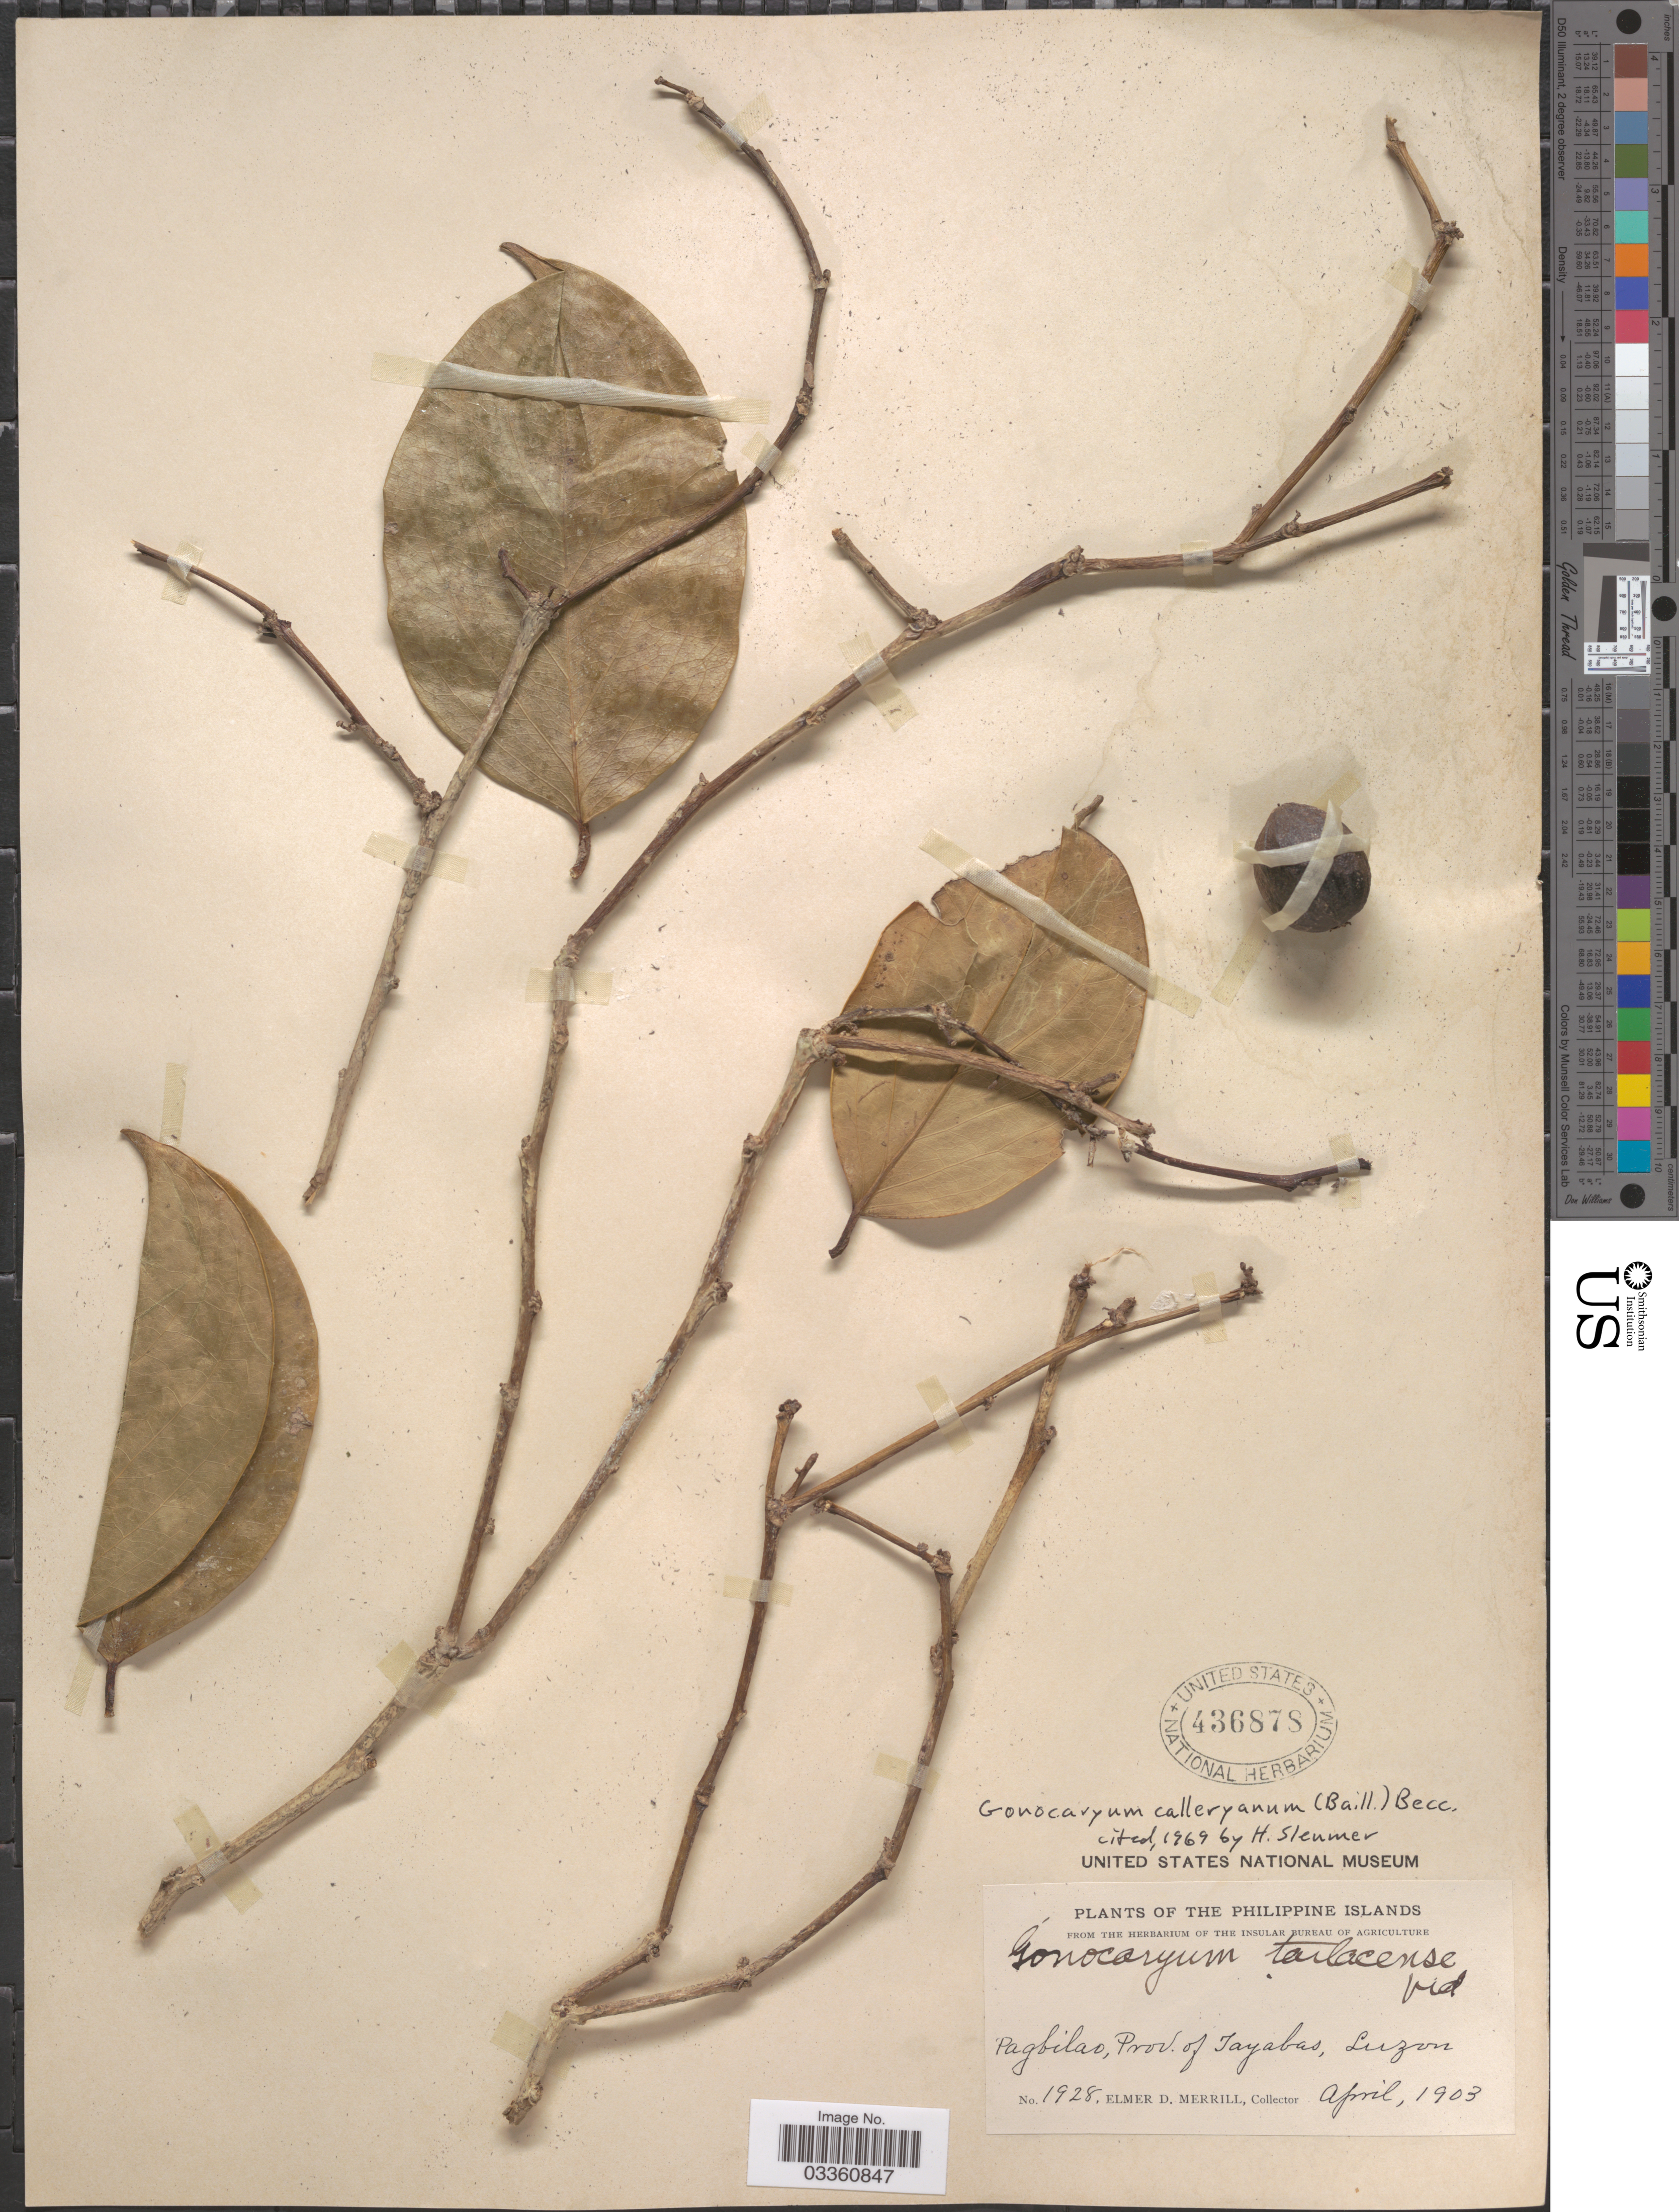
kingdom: Plantae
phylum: Tracheophyta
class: Magnoliopsida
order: Cardiopteridales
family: Cardiopteridaceae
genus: Gonocaryum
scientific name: Gonocaryum calleryanum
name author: (Baill.) Becc.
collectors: E. D. Merrill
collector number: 1928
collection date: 1903-04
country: Philippines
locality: Pagbilao, Prov. of Tayabas, Luzon.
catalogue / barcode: US 436878